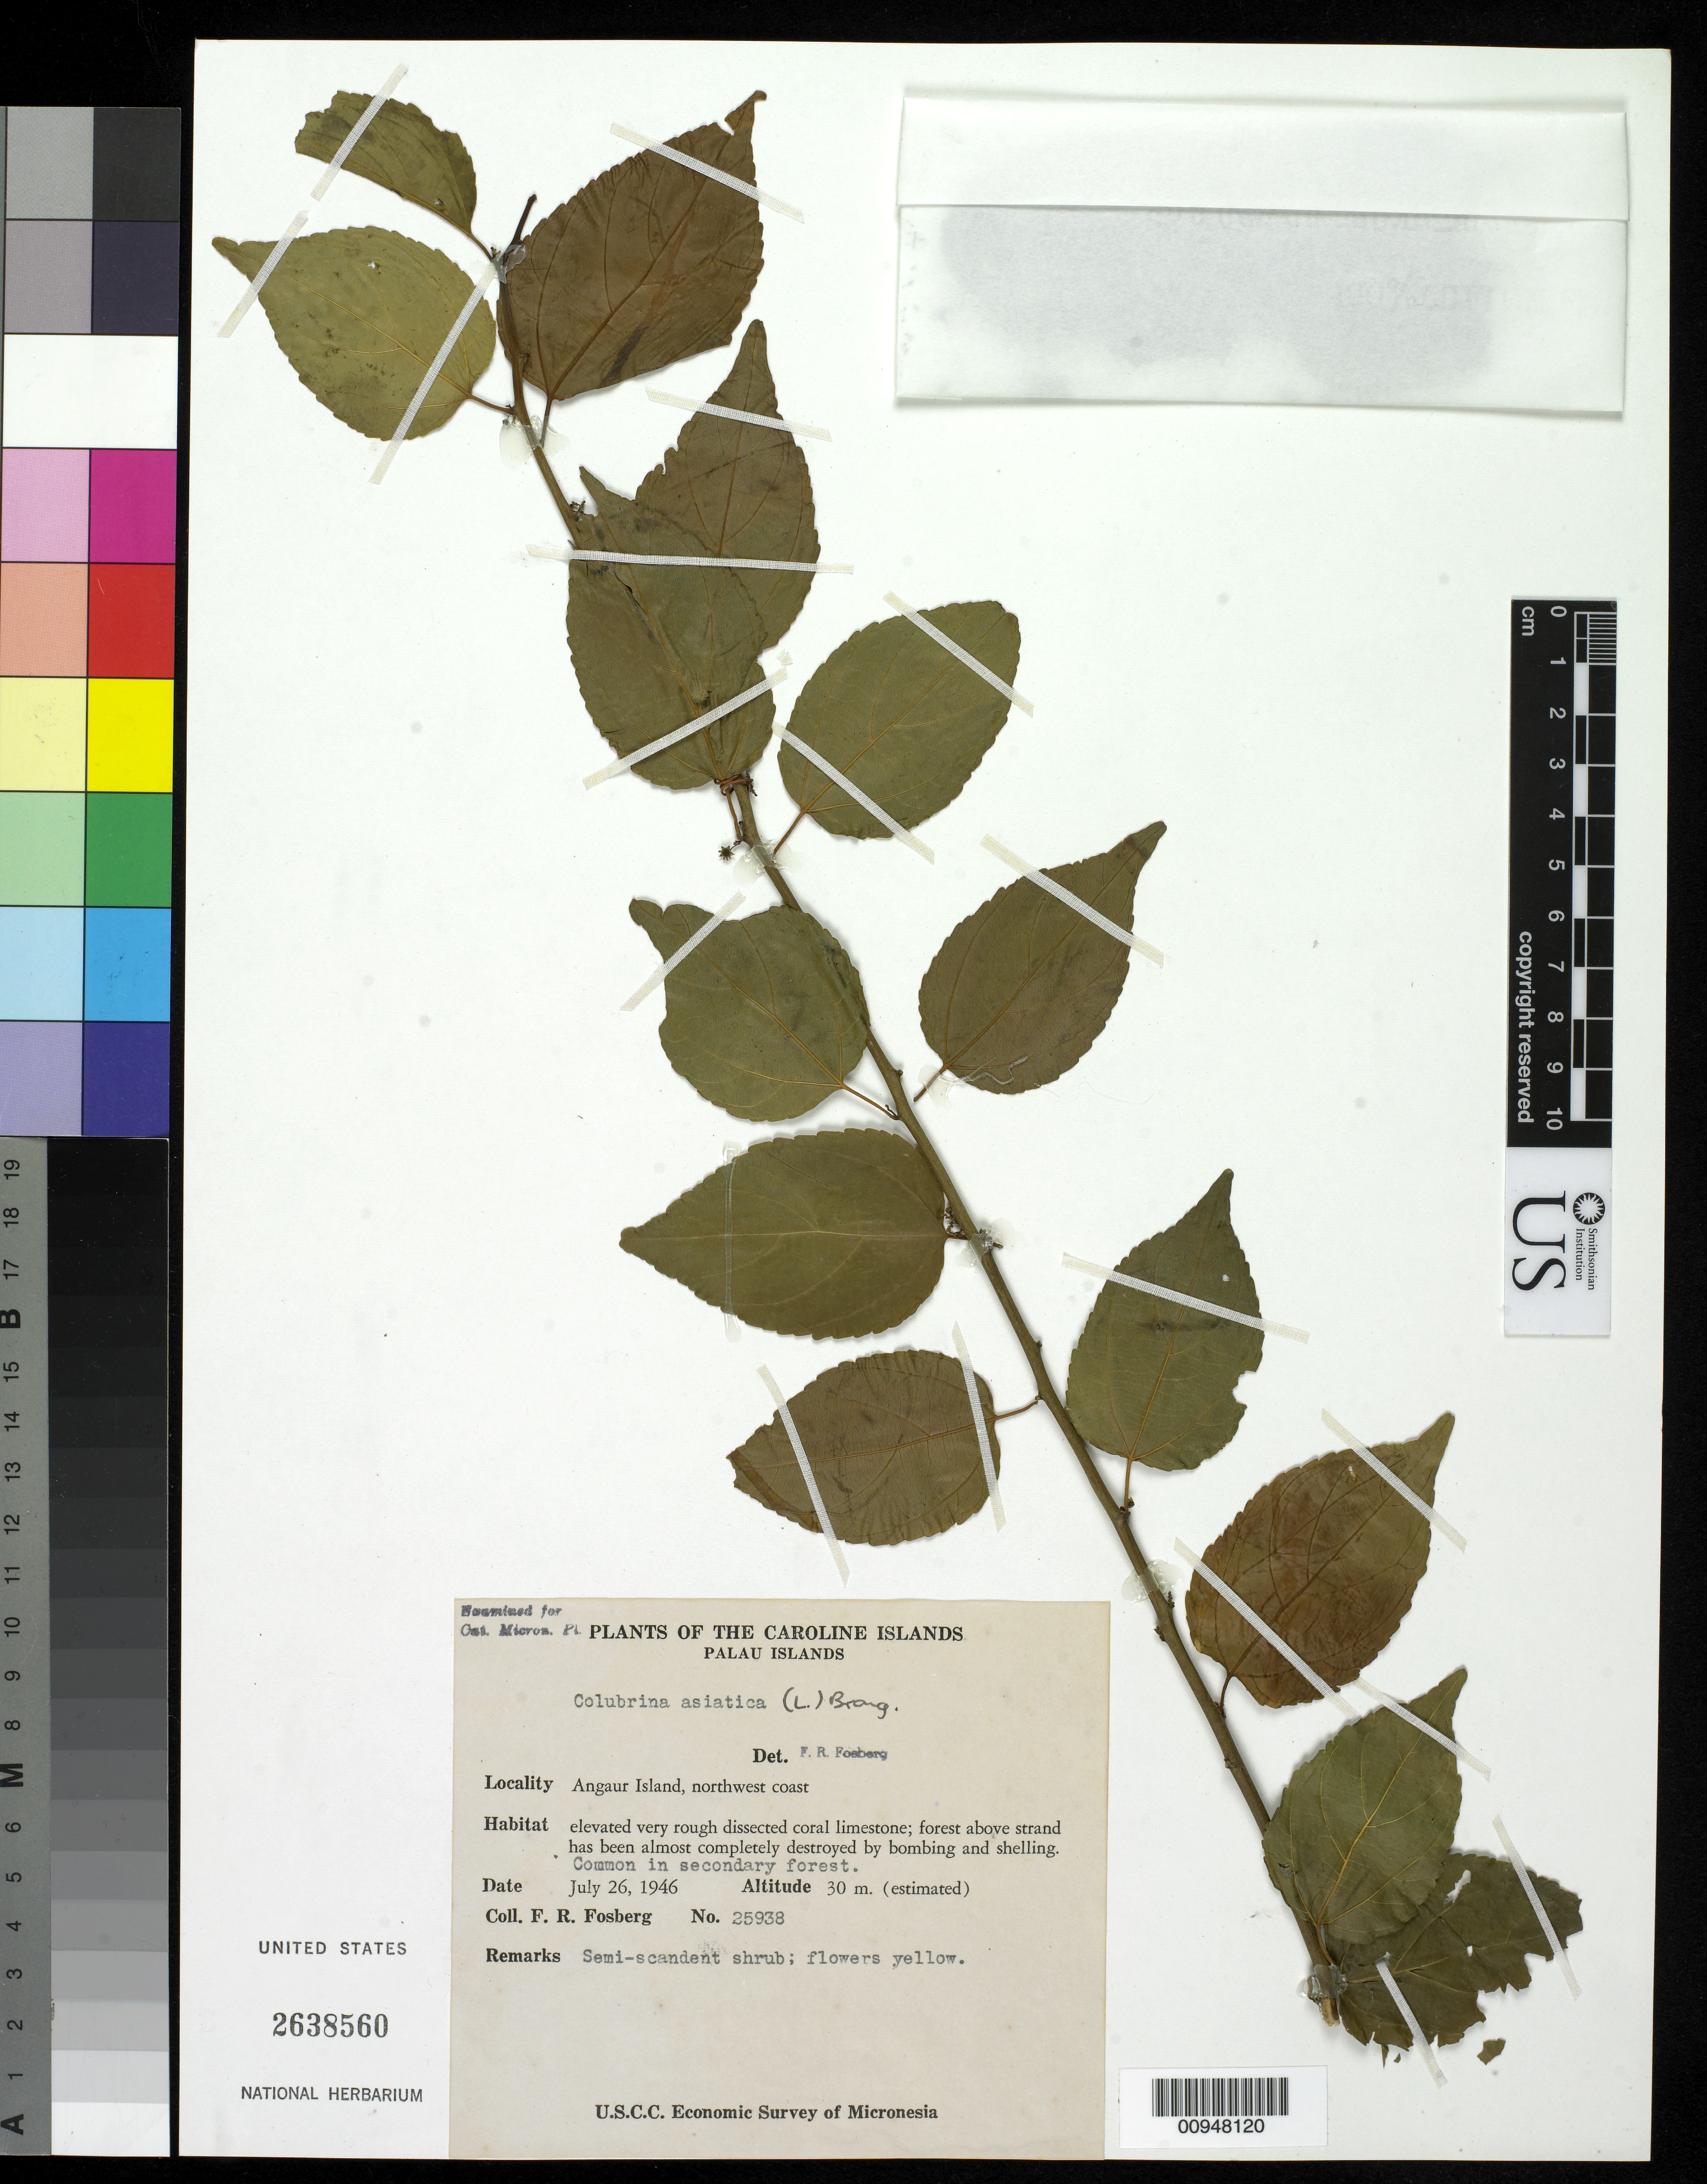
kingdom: Plantae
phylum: Tracheophyta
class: Magnoliopsida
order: Rosales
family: Rhamnaceae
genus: Colubrina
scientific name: Colubrina asiatica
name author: (L.) Brongn.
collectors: F. R. Fosberg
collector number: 25938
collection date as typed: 26 Jul 1946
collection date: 1946-07-26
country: Palau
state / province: Angaur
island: Ngeaur [Angaur]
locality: Northwest coast. (Angaur I.)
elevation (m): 30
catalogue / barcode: US 2638560